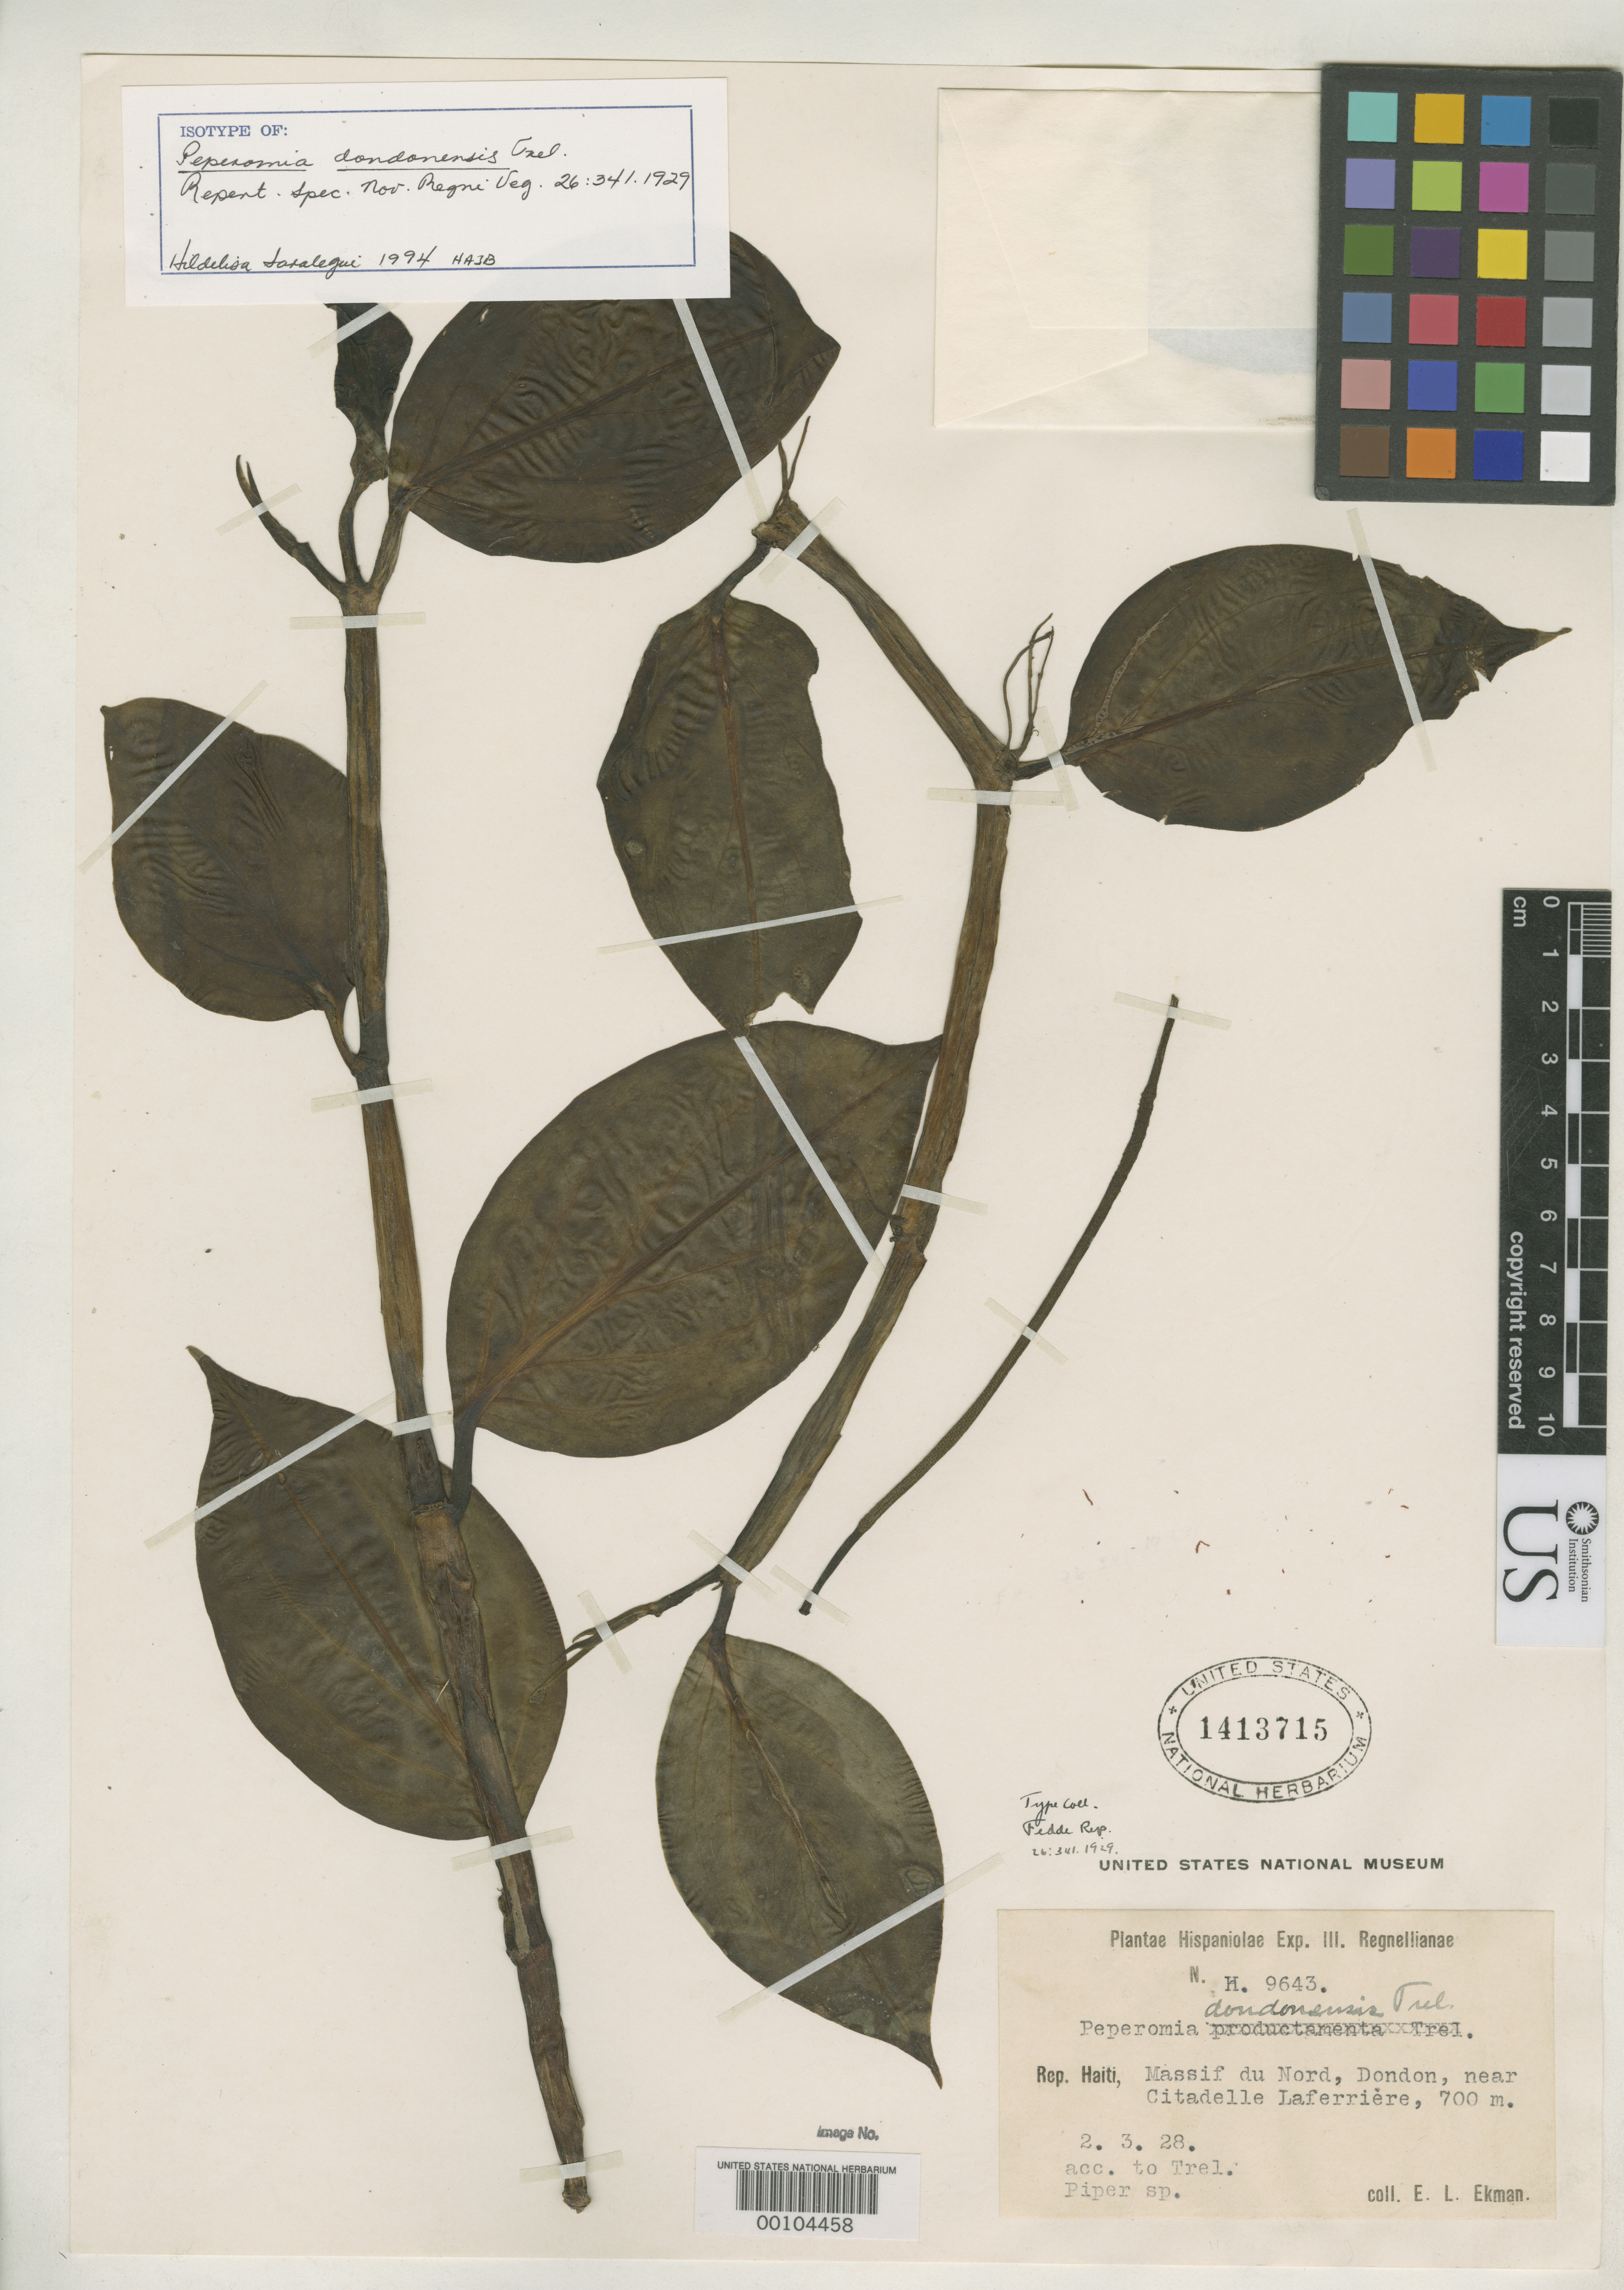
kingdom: Plantae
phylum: Tracheophyta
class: Magnoliopsida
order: Piperales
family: Piperaceae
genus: Peperomia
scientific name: Peperomia dondonensis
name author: Trel.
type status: Isotype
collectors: E. L. Ekman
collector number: H 9643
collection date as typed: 02 Mar 1928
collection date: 1928-03-02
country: Haiti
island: Hispaniola Island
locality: Dondon, near Citadelle la Ferriere, Massif du Nord.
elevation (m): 700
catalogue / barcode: US 1413715